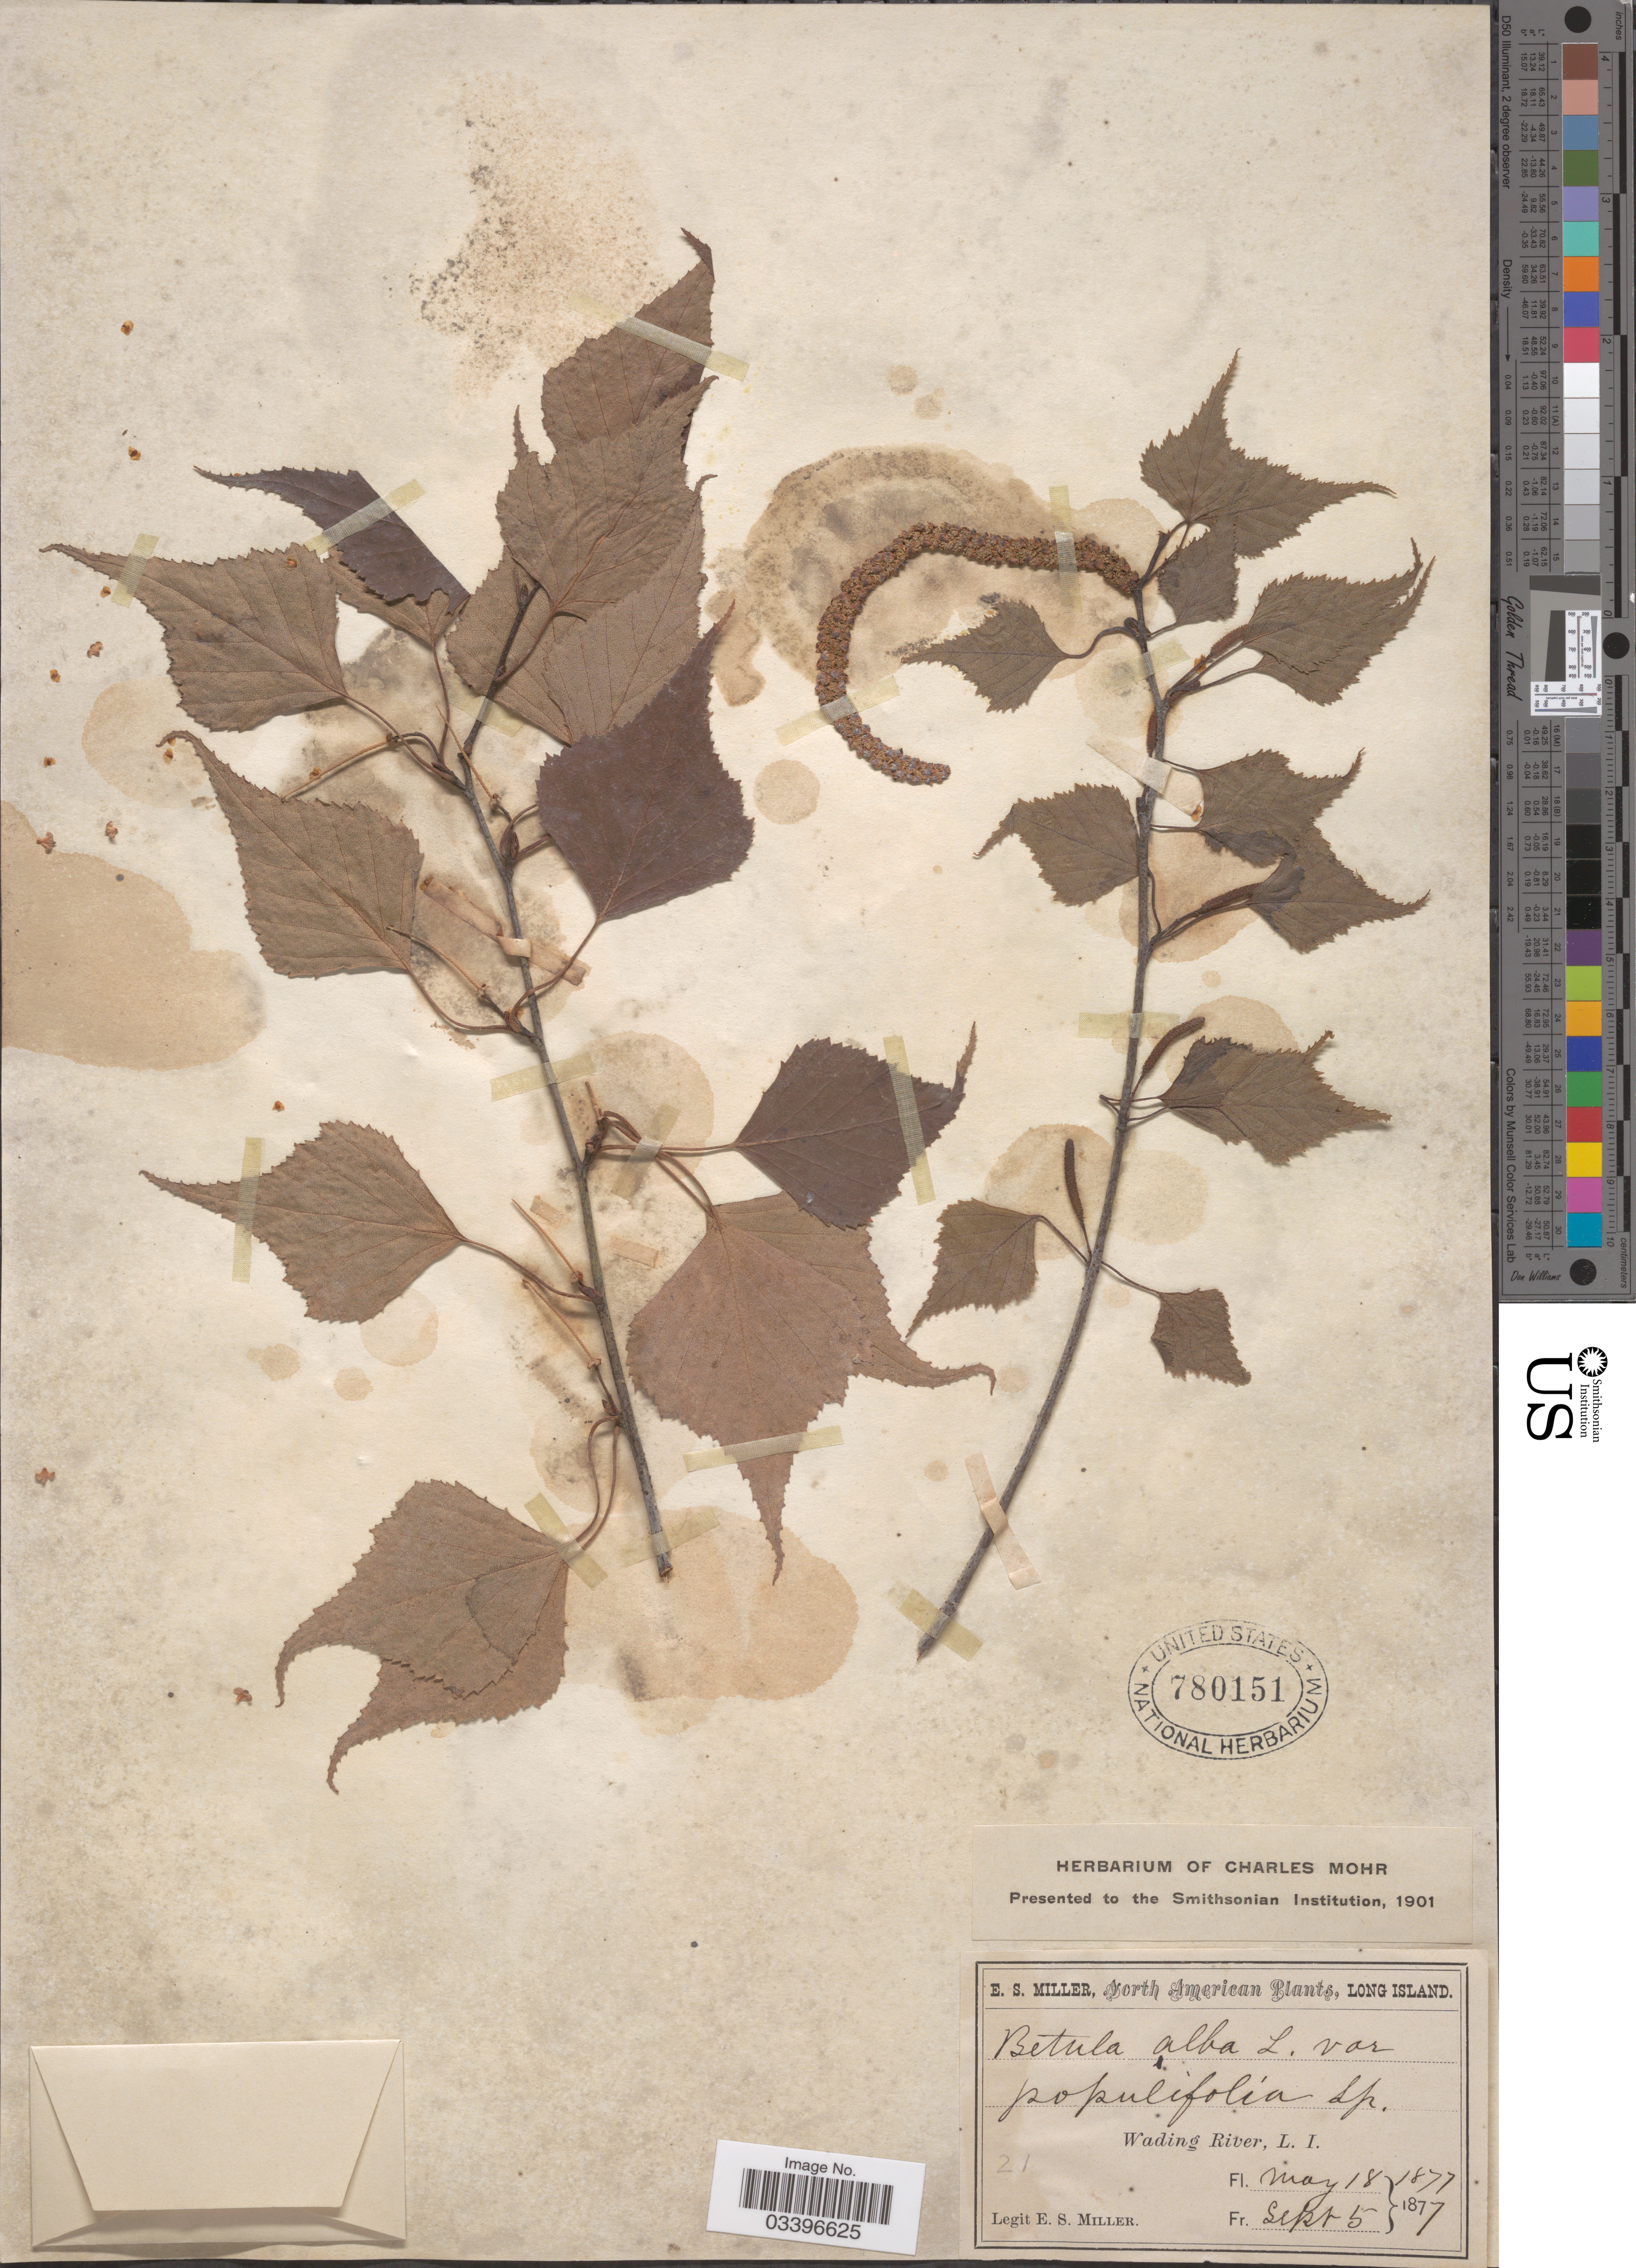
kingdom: Plantae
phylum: Tracheophyta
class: Magnoliopsida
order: Fagales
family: Betulaceae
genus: Betula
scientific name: Betula populifolia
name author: Marshall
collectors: E. S. Miller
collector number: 21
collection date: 1877-05-18/1877-09-05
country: United States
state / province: New York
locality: Wading River.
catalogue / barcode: US 780151